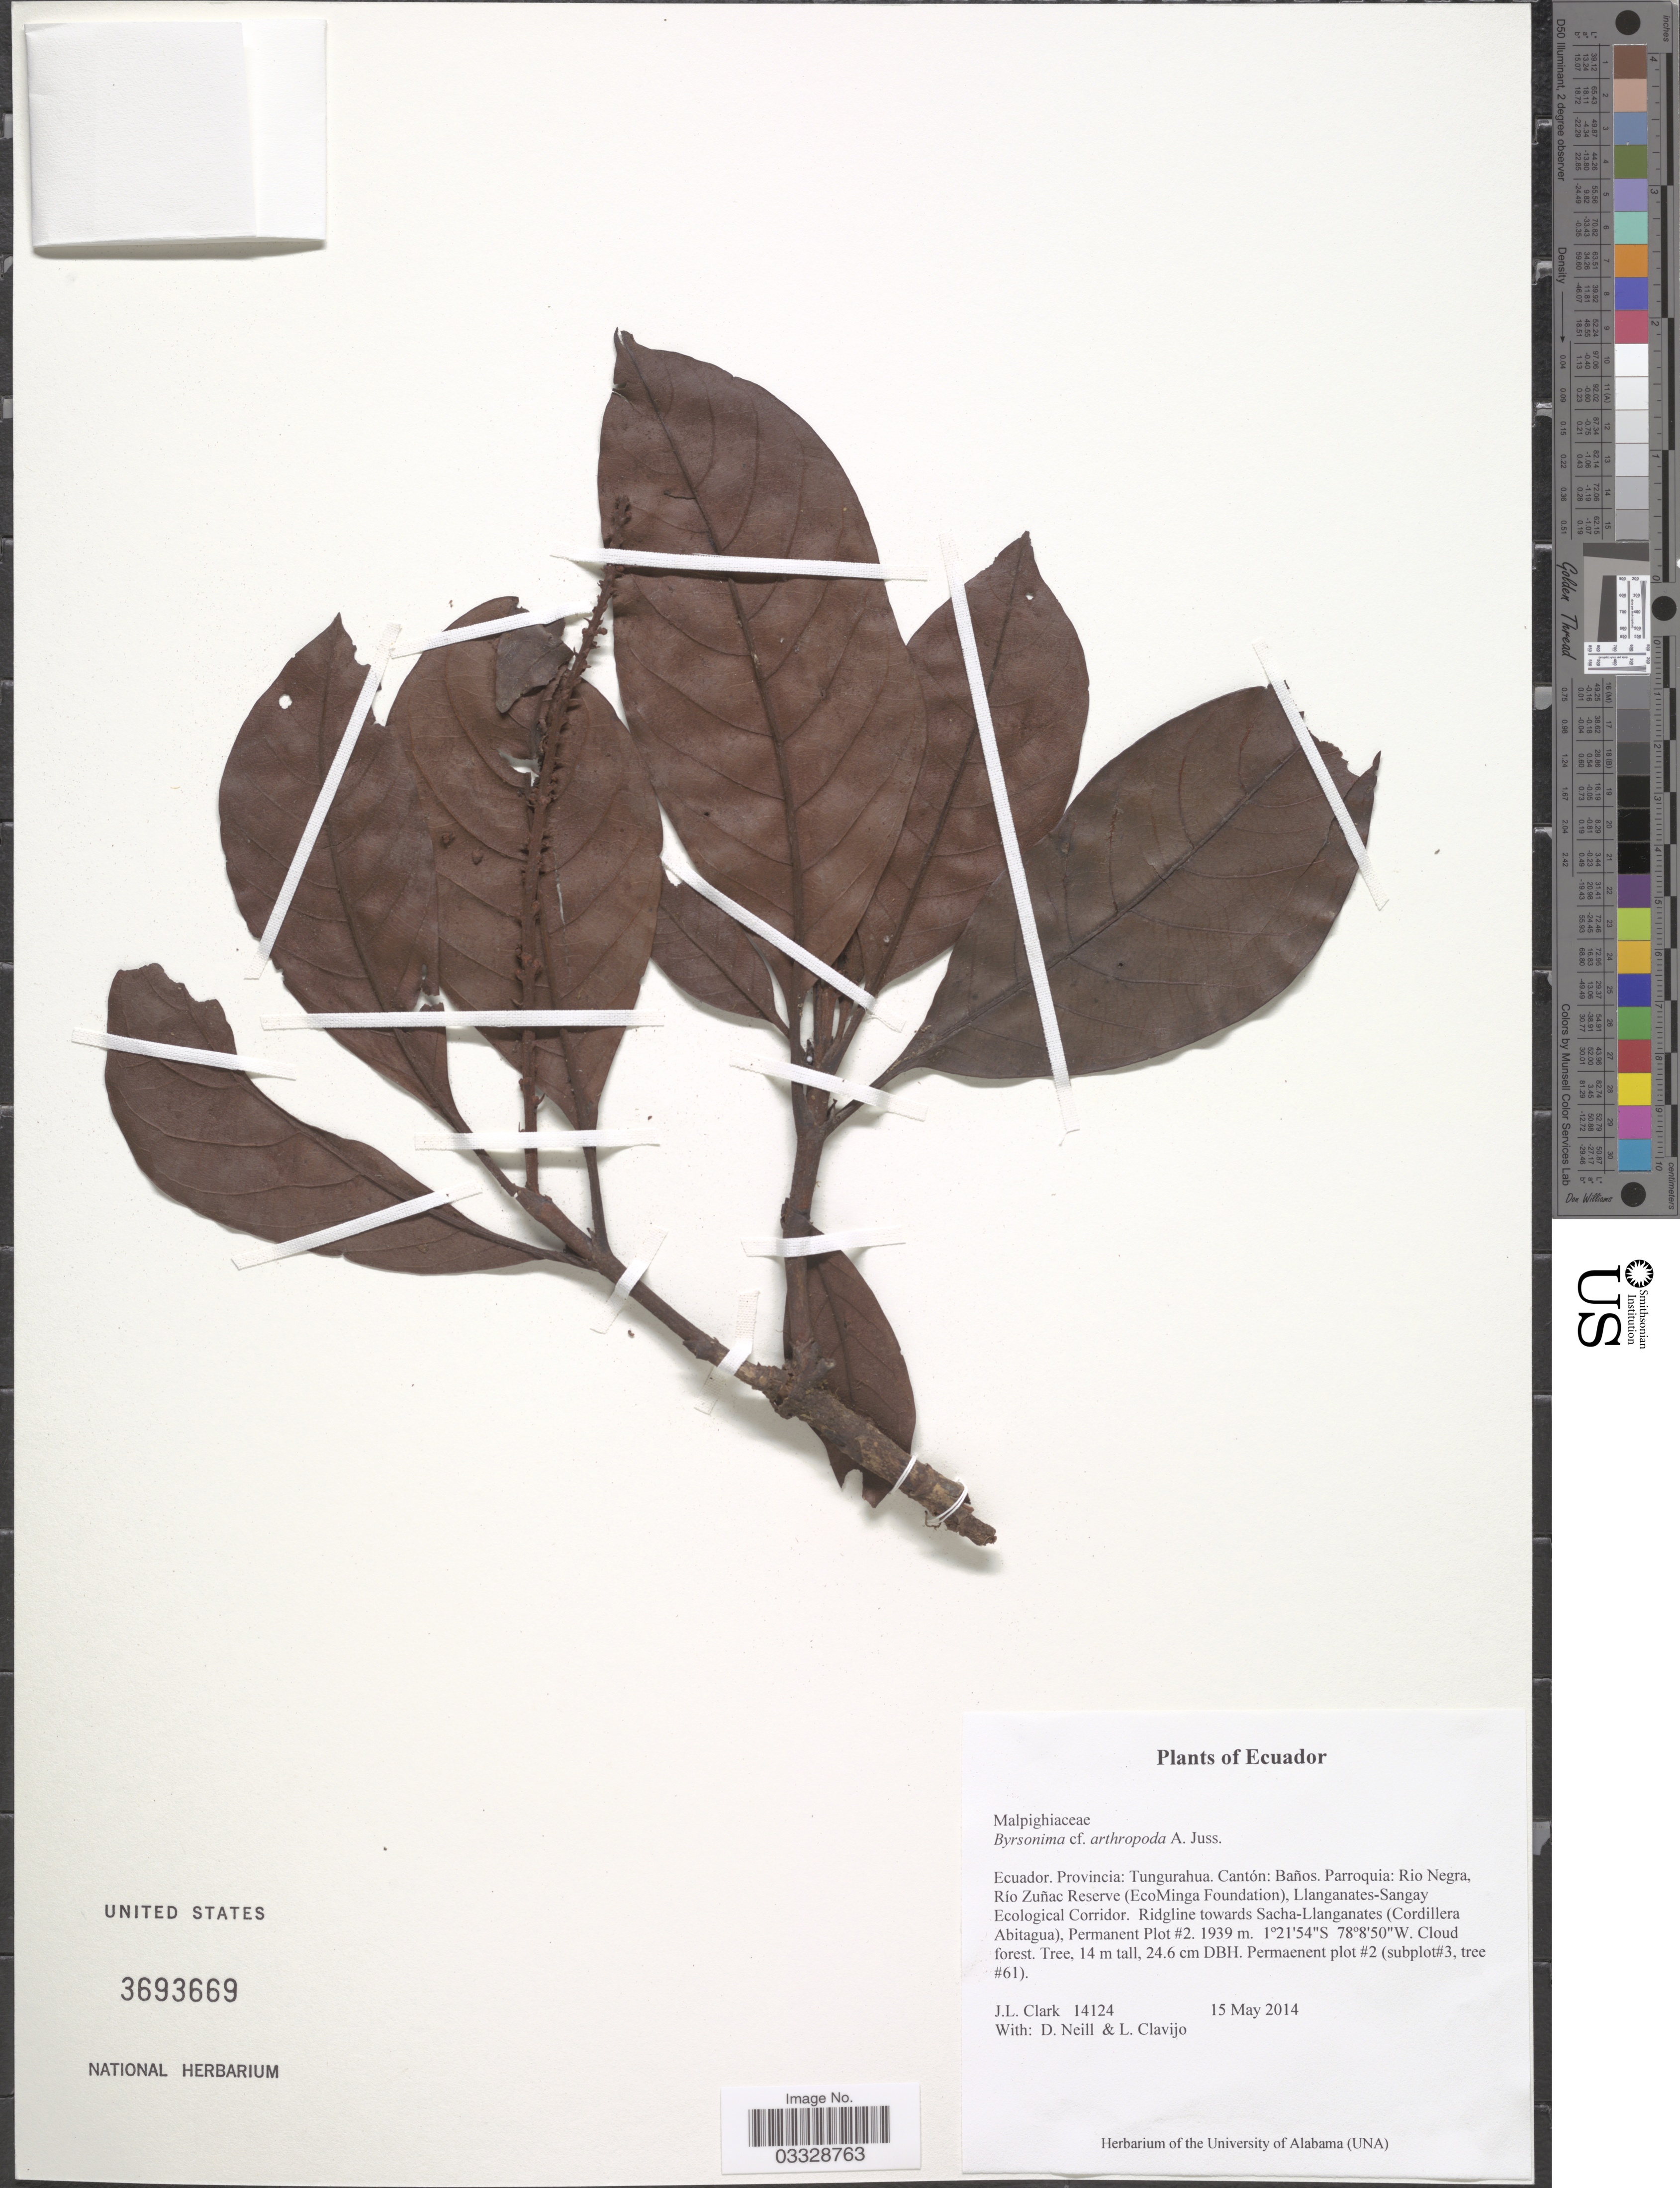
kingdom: Plantae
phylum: Tracheophyta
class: Magnoliopsida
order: Malpighiales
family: Malpighiaceae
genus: Byrsonima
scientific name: Byrsonima arthropoda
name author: A. Juss.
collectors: J. L. Clark, D. Neill & L. Clavijo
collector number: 14124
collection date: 2014-05-15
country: Ecuador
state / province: Tungurahua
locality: Cantón: Baños. Parroquia: Rio Negra, Río Zuñac Reserve (EcoMinga Foundation), Llanganates-Sangay Ecological Corridor. Ridgline towards Sacha-Llanganates (Cordillera Abitagua), Permanent Plot #2.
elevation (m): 1939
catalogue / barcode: US 3693669